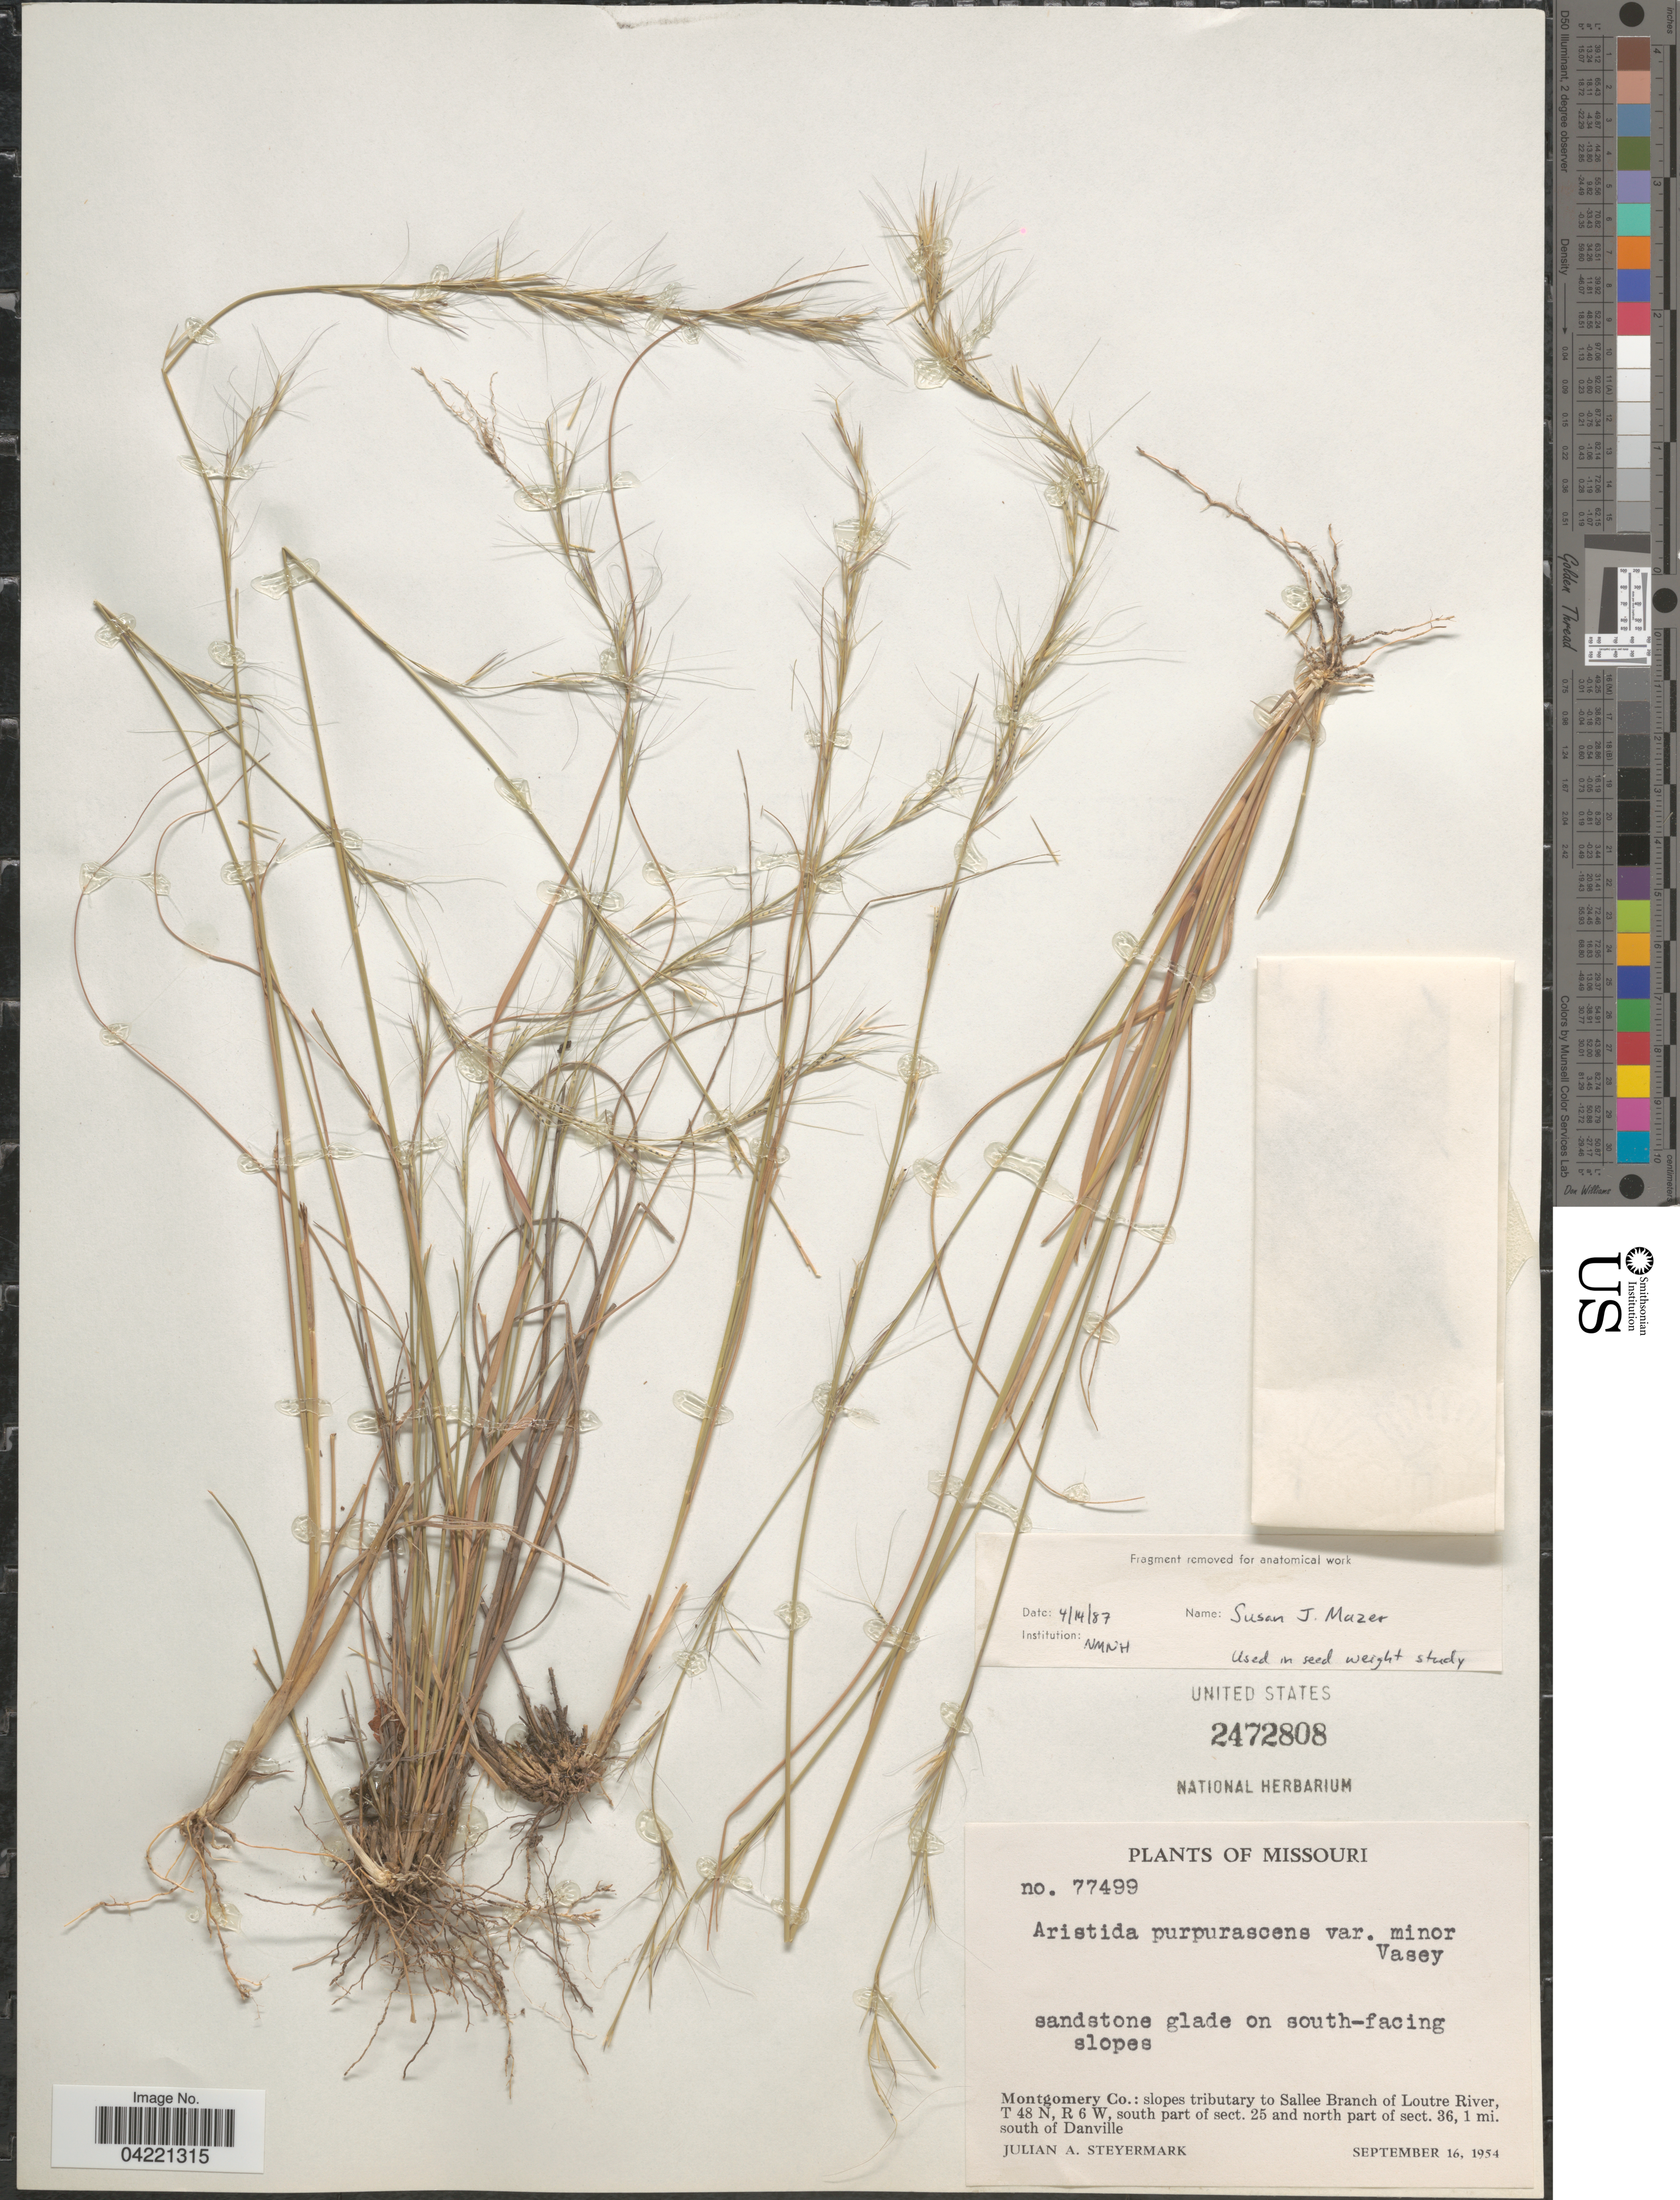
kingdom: Plantae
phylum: Tracheophyta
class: Liliopsida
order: Poales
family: Poaceae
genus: Aristida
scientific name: Aristida purpurascens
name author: Poir.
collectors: J. Steyermark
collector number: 77499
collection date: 1954-09-16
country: United States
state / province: Missouri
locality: Sandstone glade on south-facing slopes. Montgomery Co.: slopes tributary to Sallee Branch of Loutre River, T 48 N, R 6 W, south part of sect. 25 and north part of sect. 36, 1 mi. south of Danville.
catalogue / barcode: US 2472808